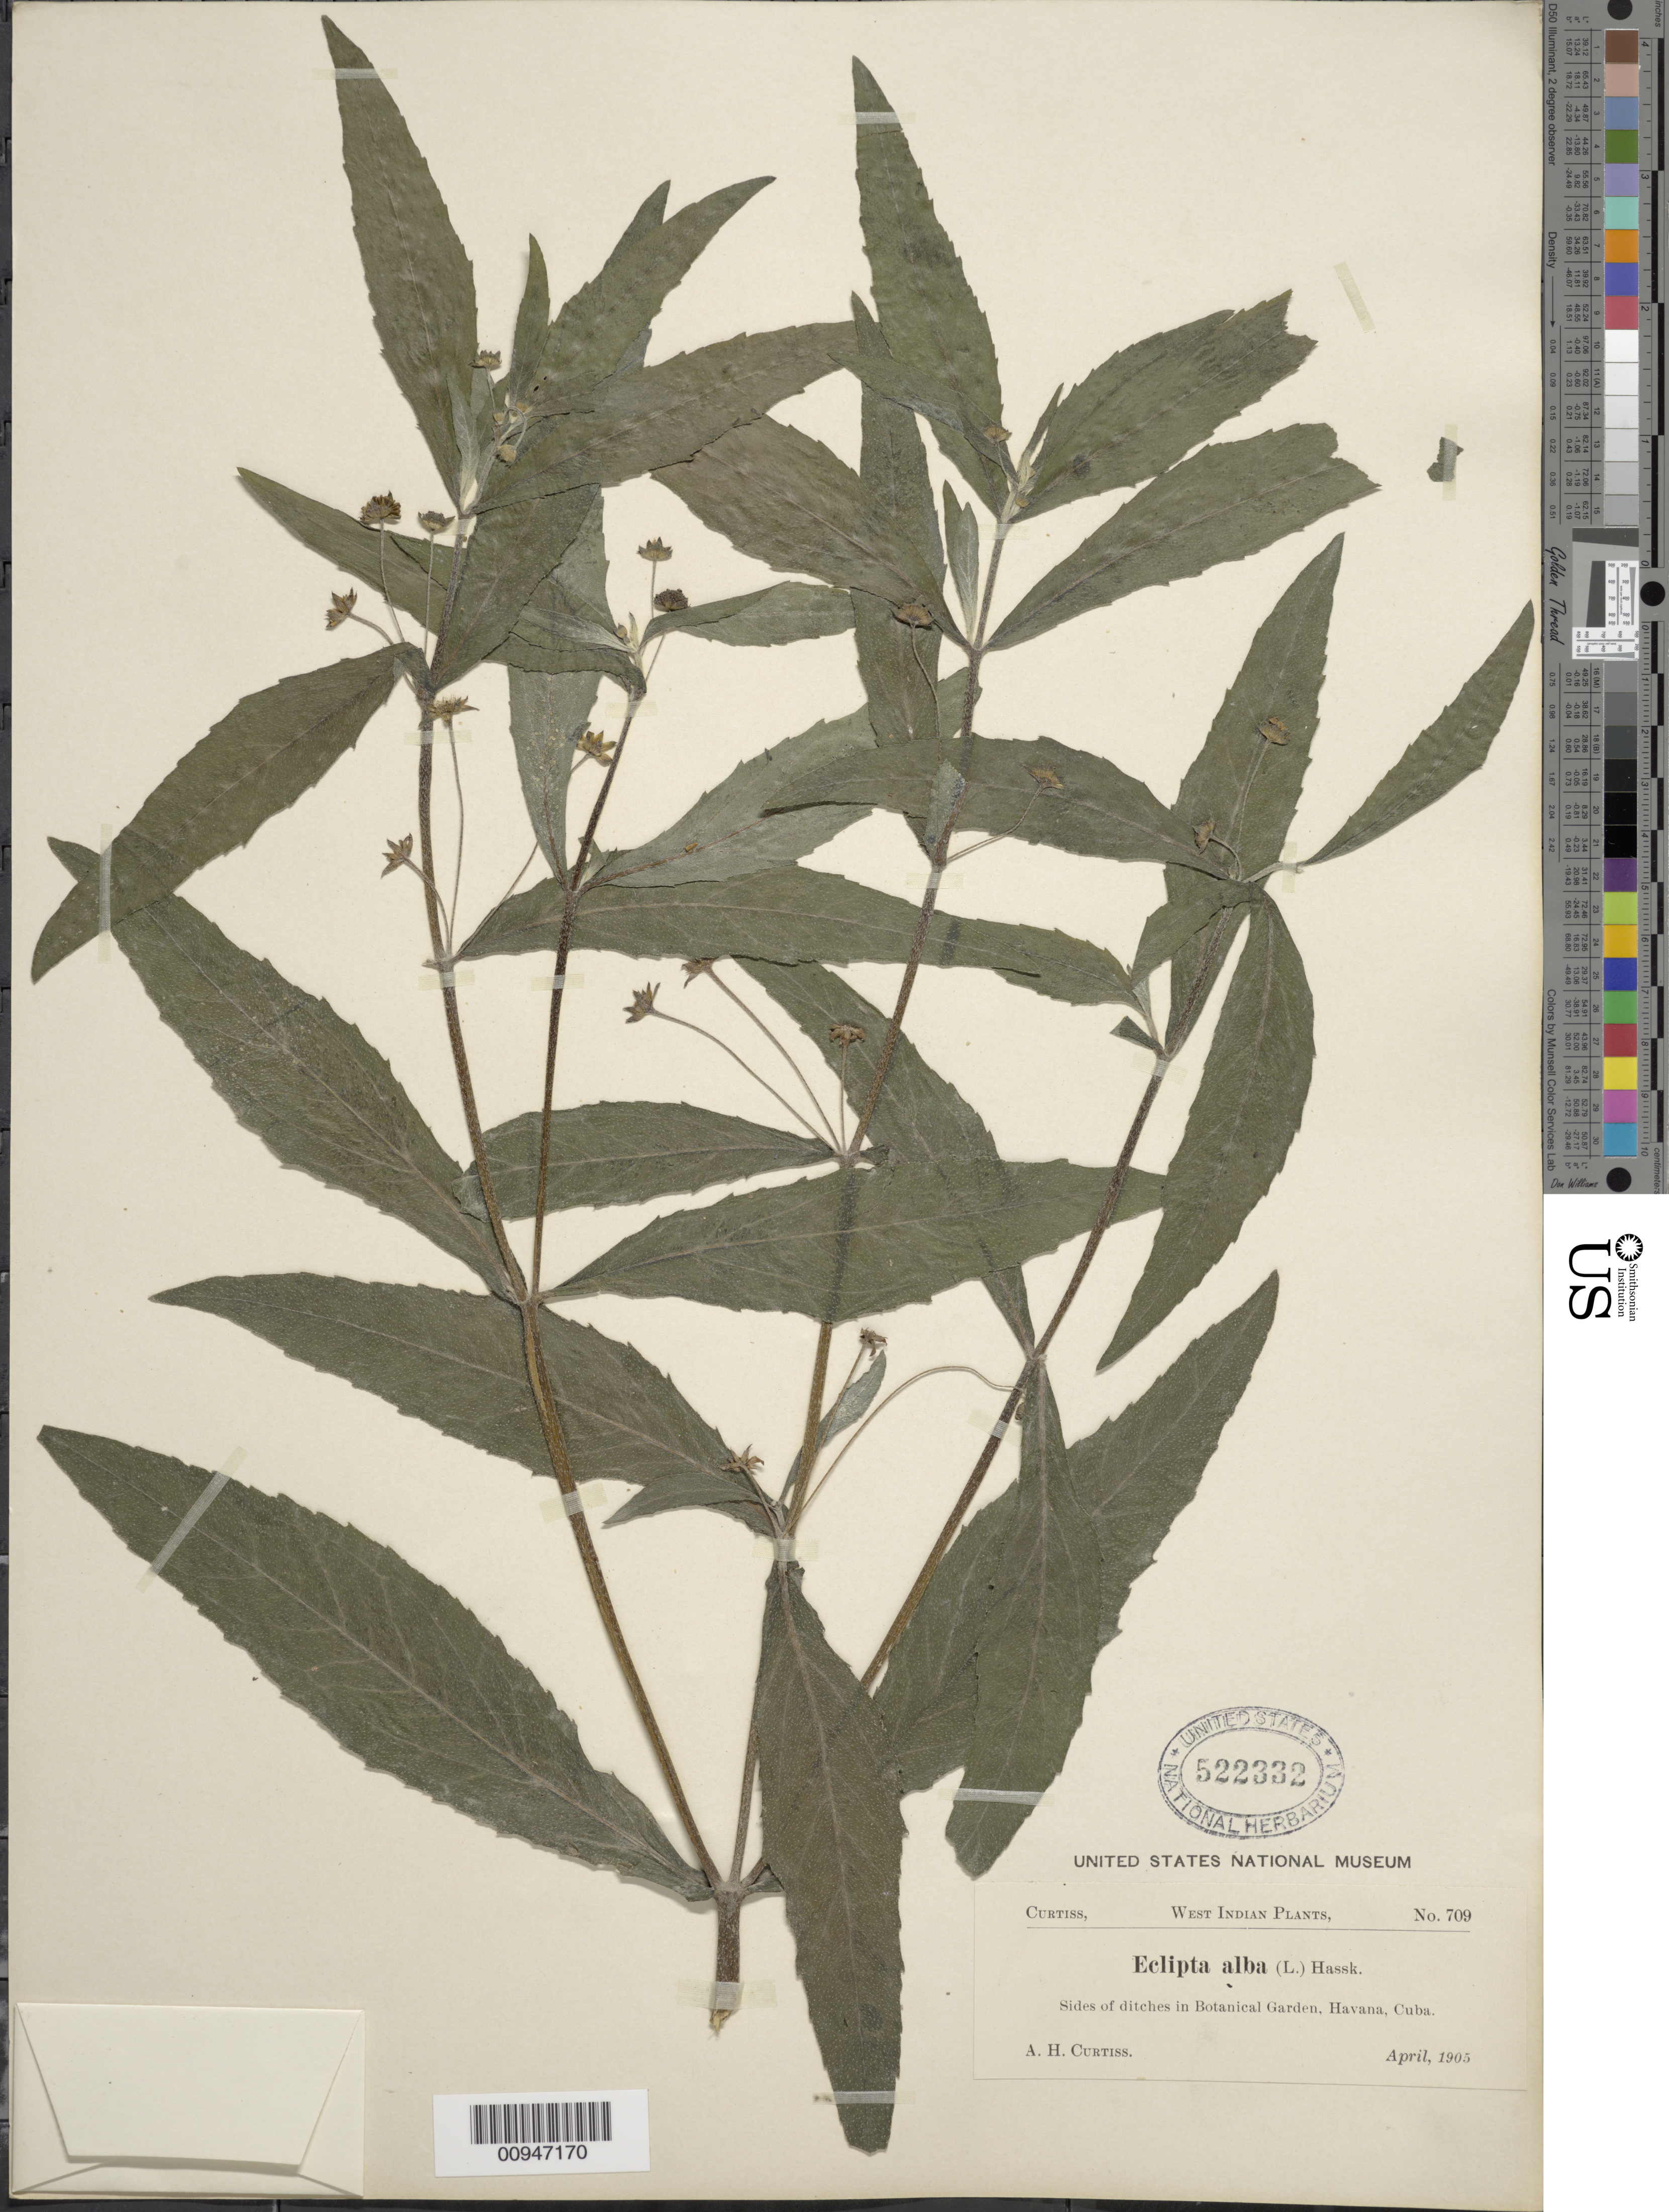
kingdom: Plantae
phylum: Tracheophyta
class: Magnoliopsida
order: Asterales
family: Asteraceae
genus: Eclipta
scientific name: Eclipta prostrata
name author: (L.) L.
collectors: A. H. Curtiss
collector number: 709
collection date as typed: Apr 1905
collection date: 1905-04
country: Cuba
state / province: La Habana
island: Cuba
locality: Havana, sides of ditches in Botanical Garden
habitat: Sides of ditches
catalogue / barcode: US 522332